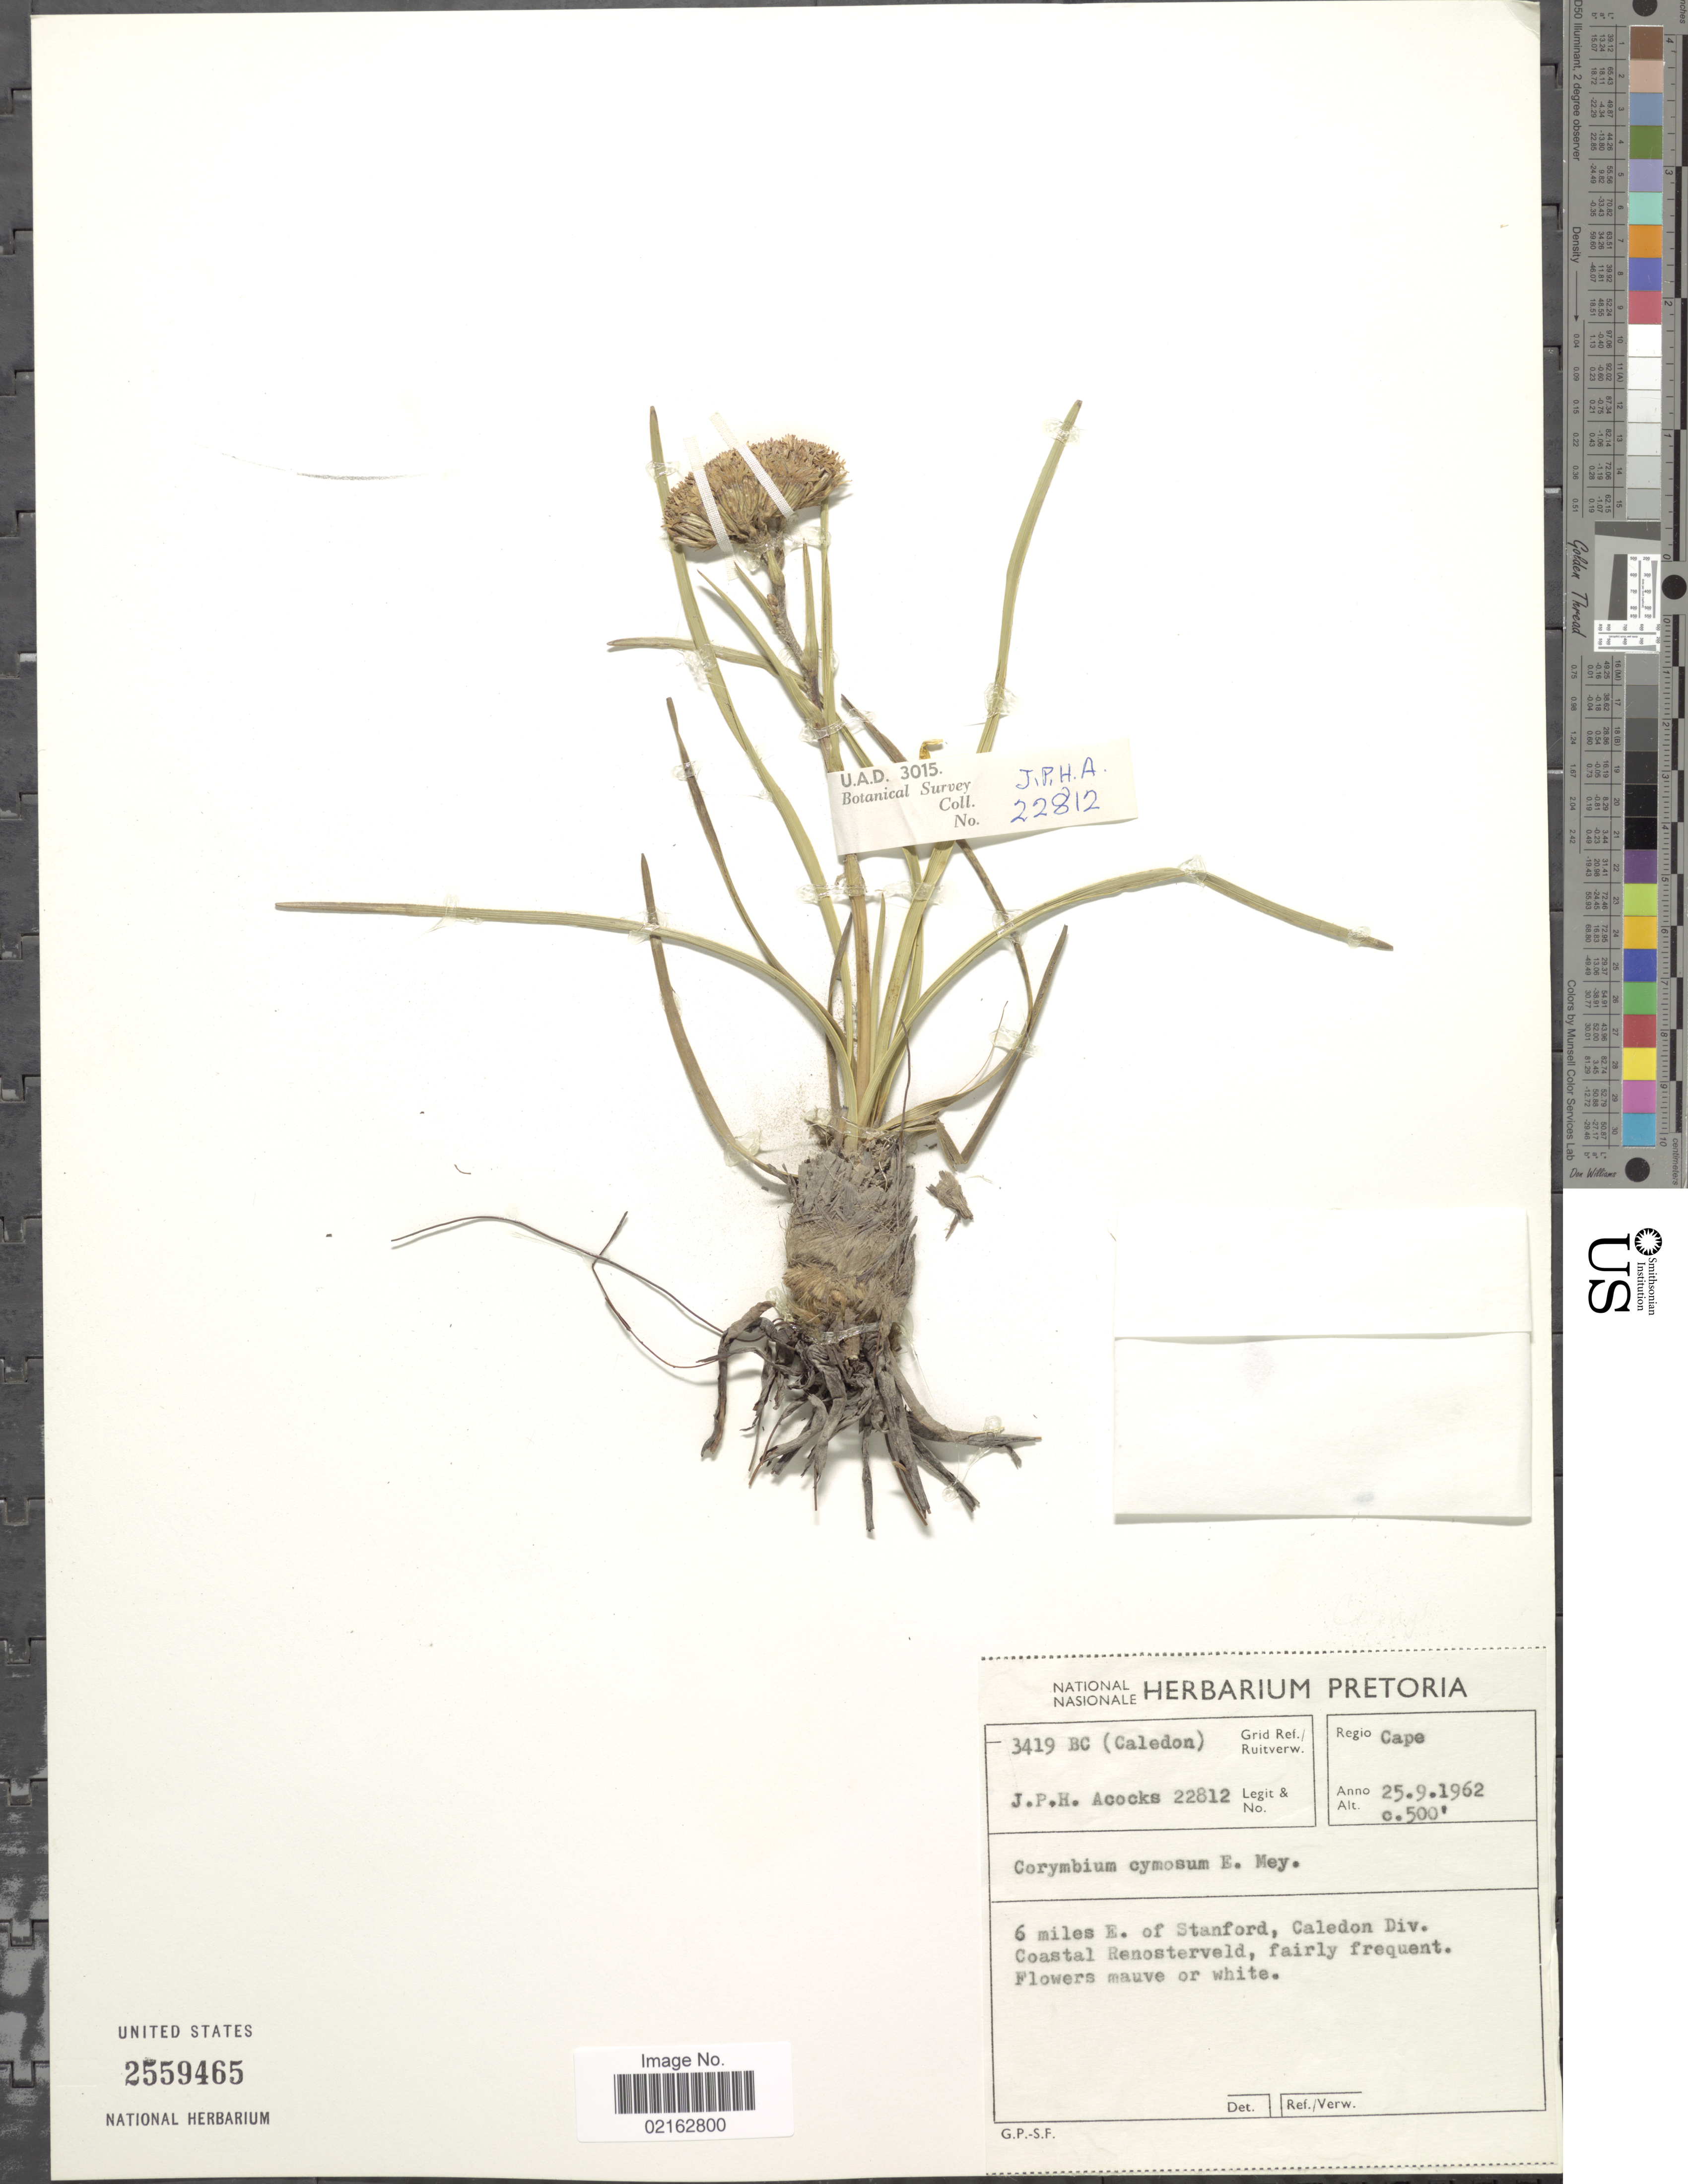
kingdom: Plantae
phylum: Tracheophyta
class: Magnoliopsida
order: Asterales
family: Asteraceae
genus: Corymbium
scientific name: Corymbium cymosum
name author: E. Mey. ex DC.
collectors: J. P. Acocks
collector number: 22812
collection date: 1962-09-25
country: South Africa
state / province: Western Cape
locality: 3419 BC (Caledon). Regio Cape. 6 miles E. of Stanford, Caledon Div. Coastal Renosterveld, fairly frequent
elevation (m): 152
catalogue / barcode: US 2559465